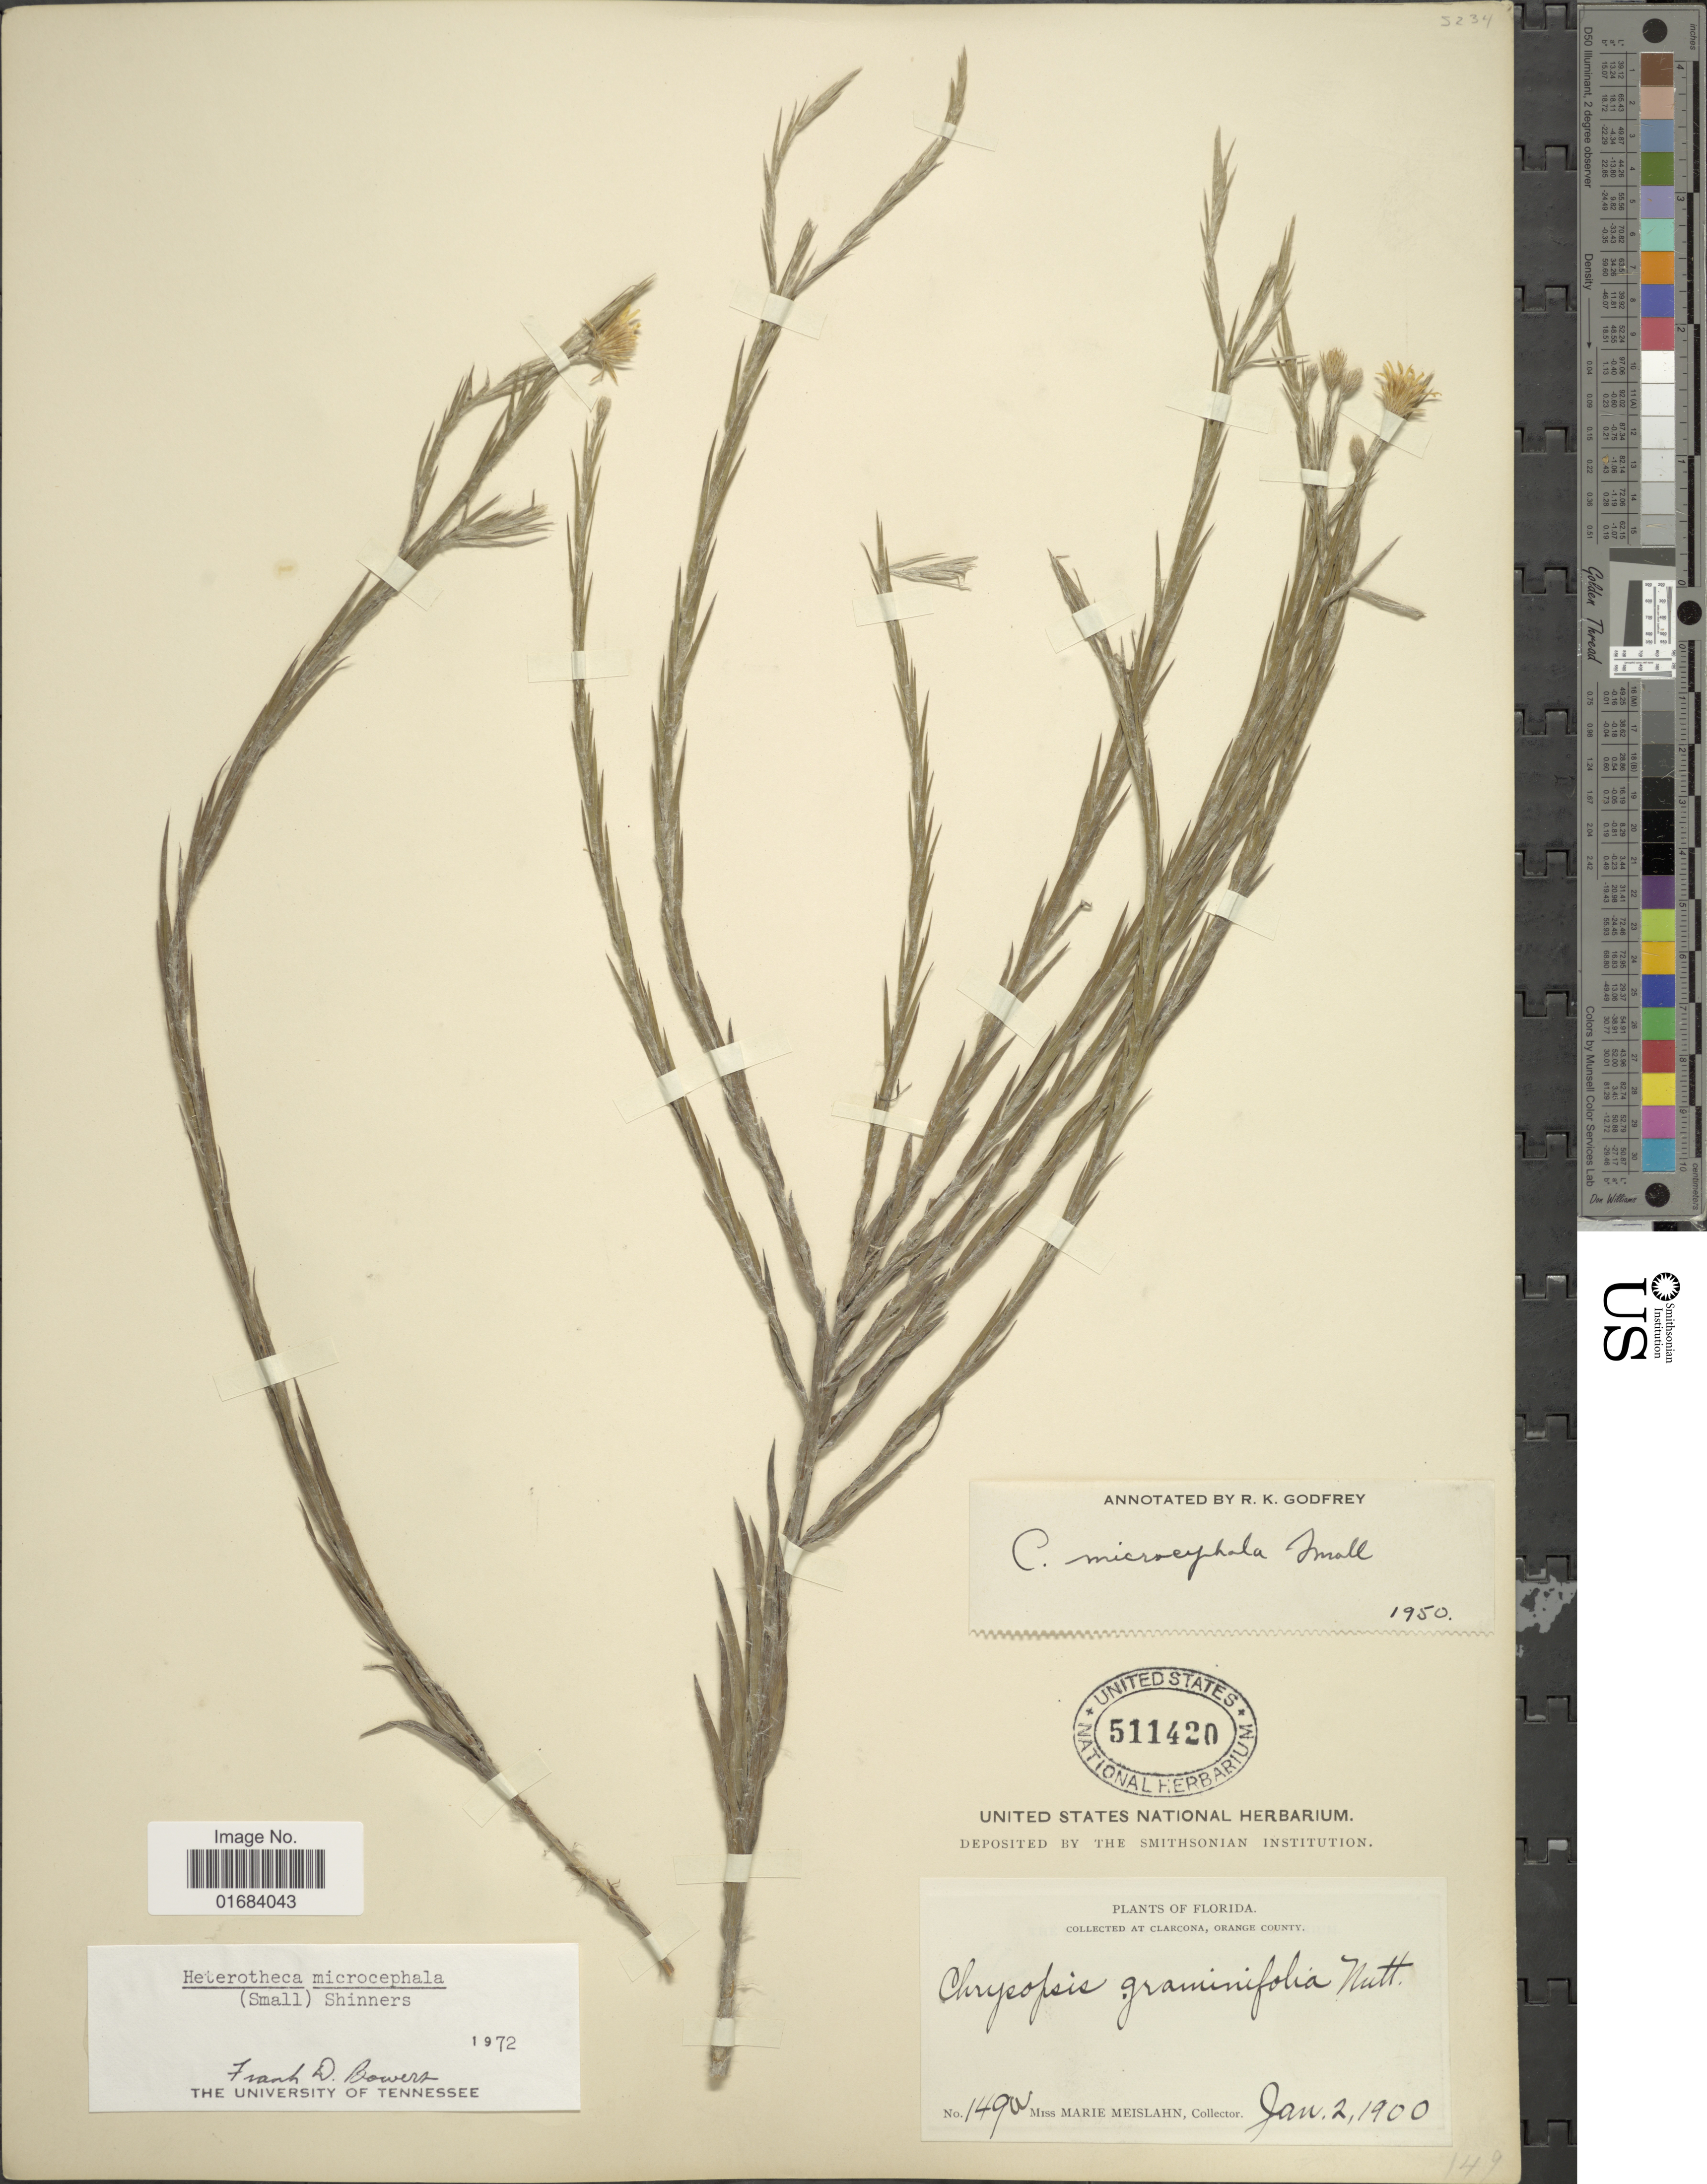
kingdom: Plantae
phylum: Tracheophyta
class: Magnoliopsida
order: Asterales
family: Asteraceae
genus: Pityopsis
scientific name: Pityopsis microcephala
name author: Small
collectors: M. Meislahn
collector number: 149a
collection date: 1900-01-02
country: United States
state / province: Florida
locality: At Clarcona, Orange County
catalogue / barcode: US 511420